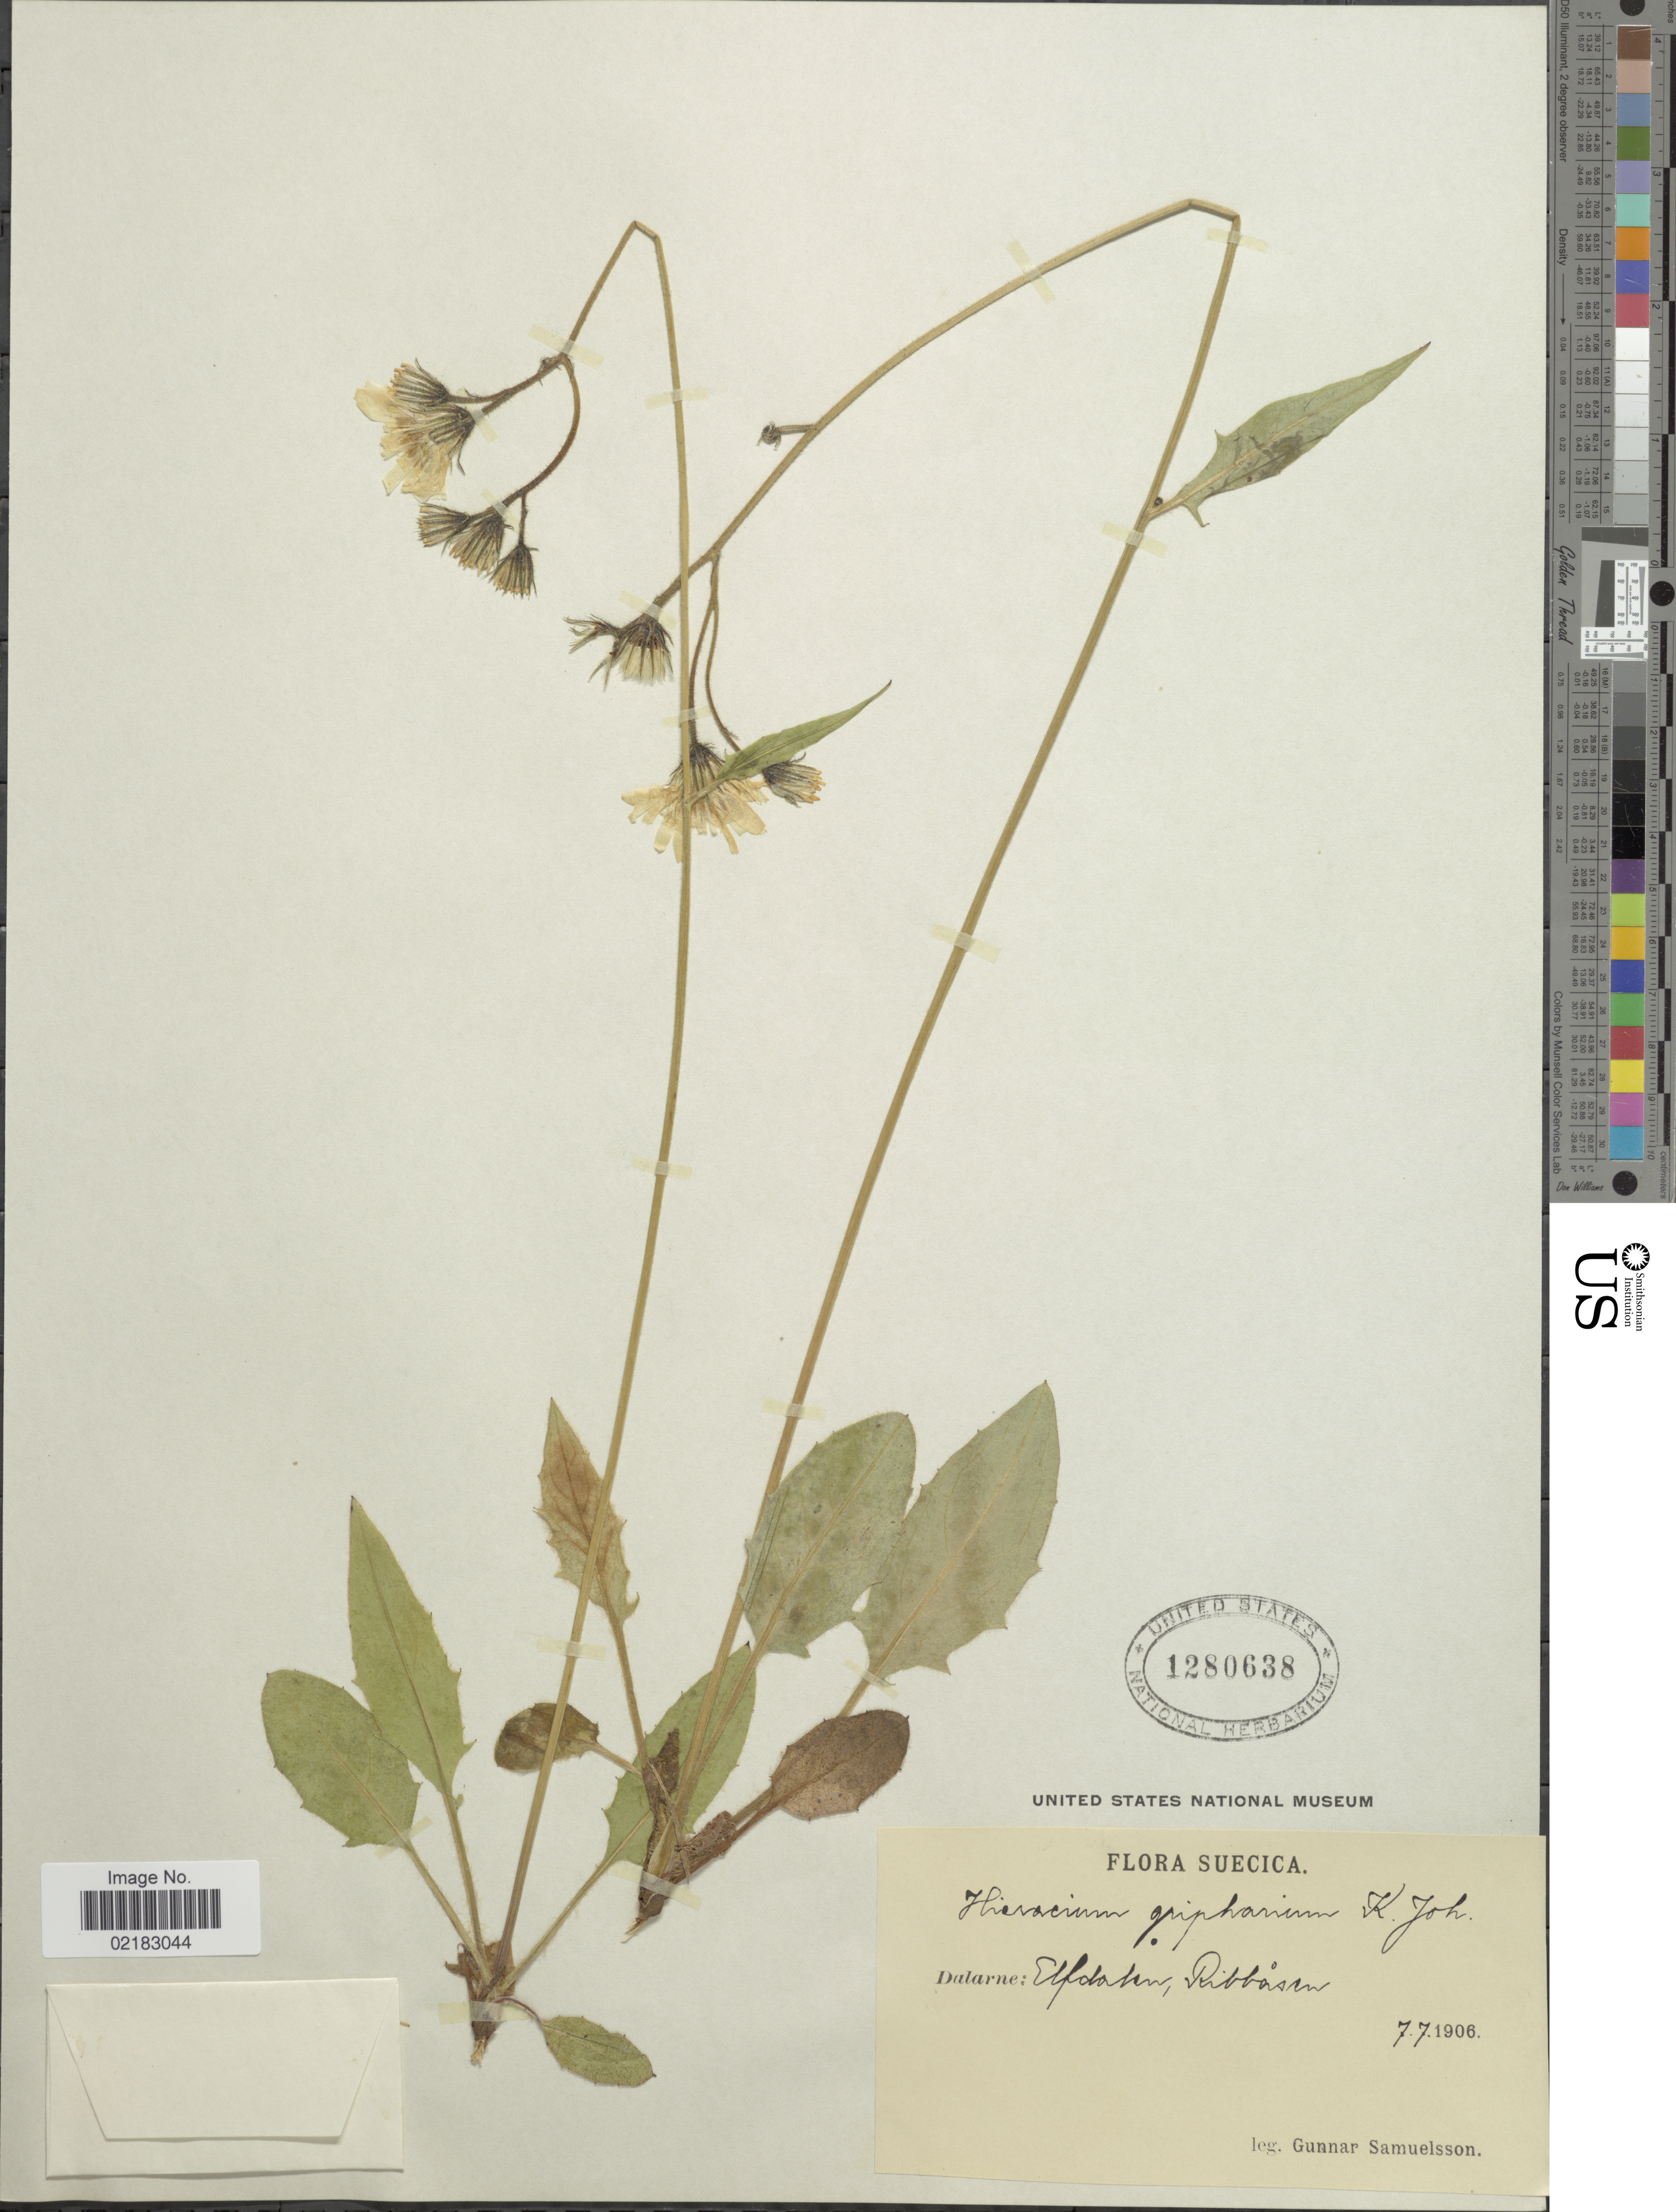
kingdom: Plantae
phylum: Tracheophyta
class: Magnoliopsida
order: Asterales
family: Asteraceae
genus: Hieracium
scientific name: Hieracium gripharium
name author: Johanss.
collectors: G. Samuelsson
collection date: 1906-07-07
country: Sweden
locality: Suecica, Elfdalen, Ribbasen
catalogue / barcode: US 1280638